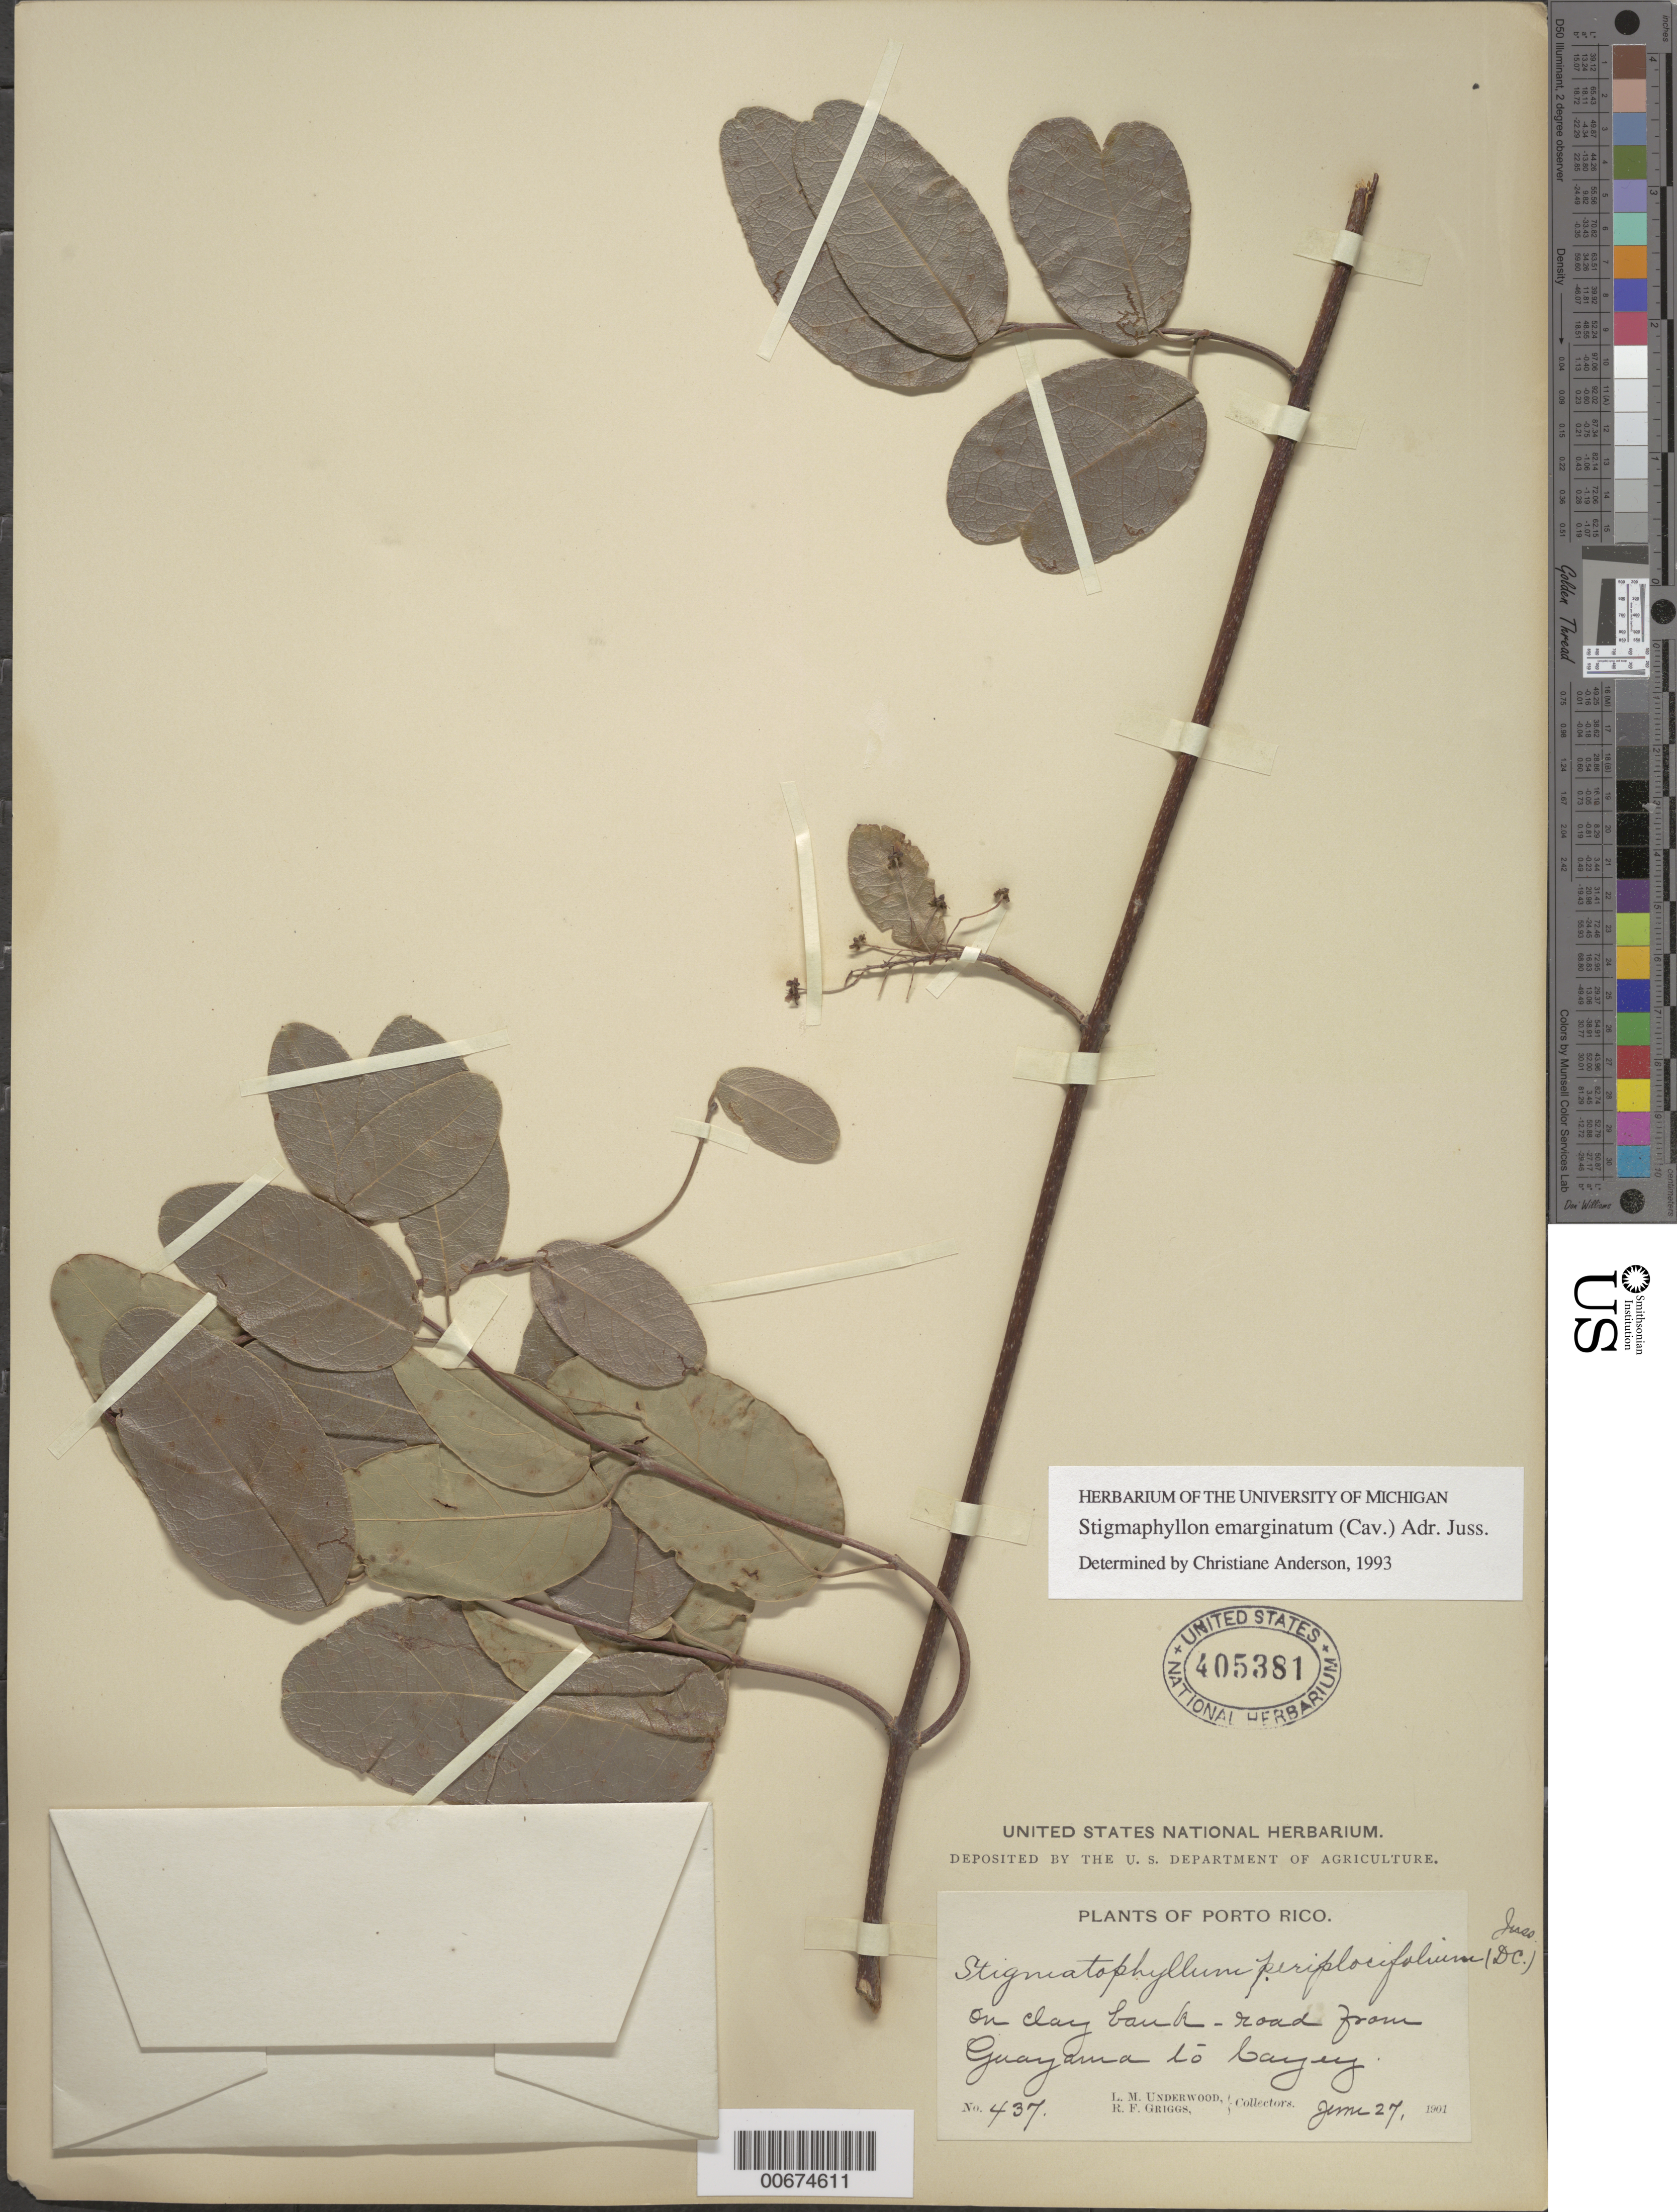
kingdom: Plantae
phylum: Tracheophyta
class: Magnoliopsida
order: Malpighiales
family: Malpighiaceae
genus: Stigmaphyllon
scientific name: Stigmaphyllon emarginatum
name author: (Cav.) A. Juss.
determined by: Anderson, C.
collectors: L. M. Underwood & R. F. Griggs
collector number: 437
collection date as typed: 27 Jun 1901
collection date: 1901-06-27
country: Puerto Rico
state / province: Guayama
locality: road from Guayama to Bayey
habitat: on clay bank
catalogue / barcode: US 405381